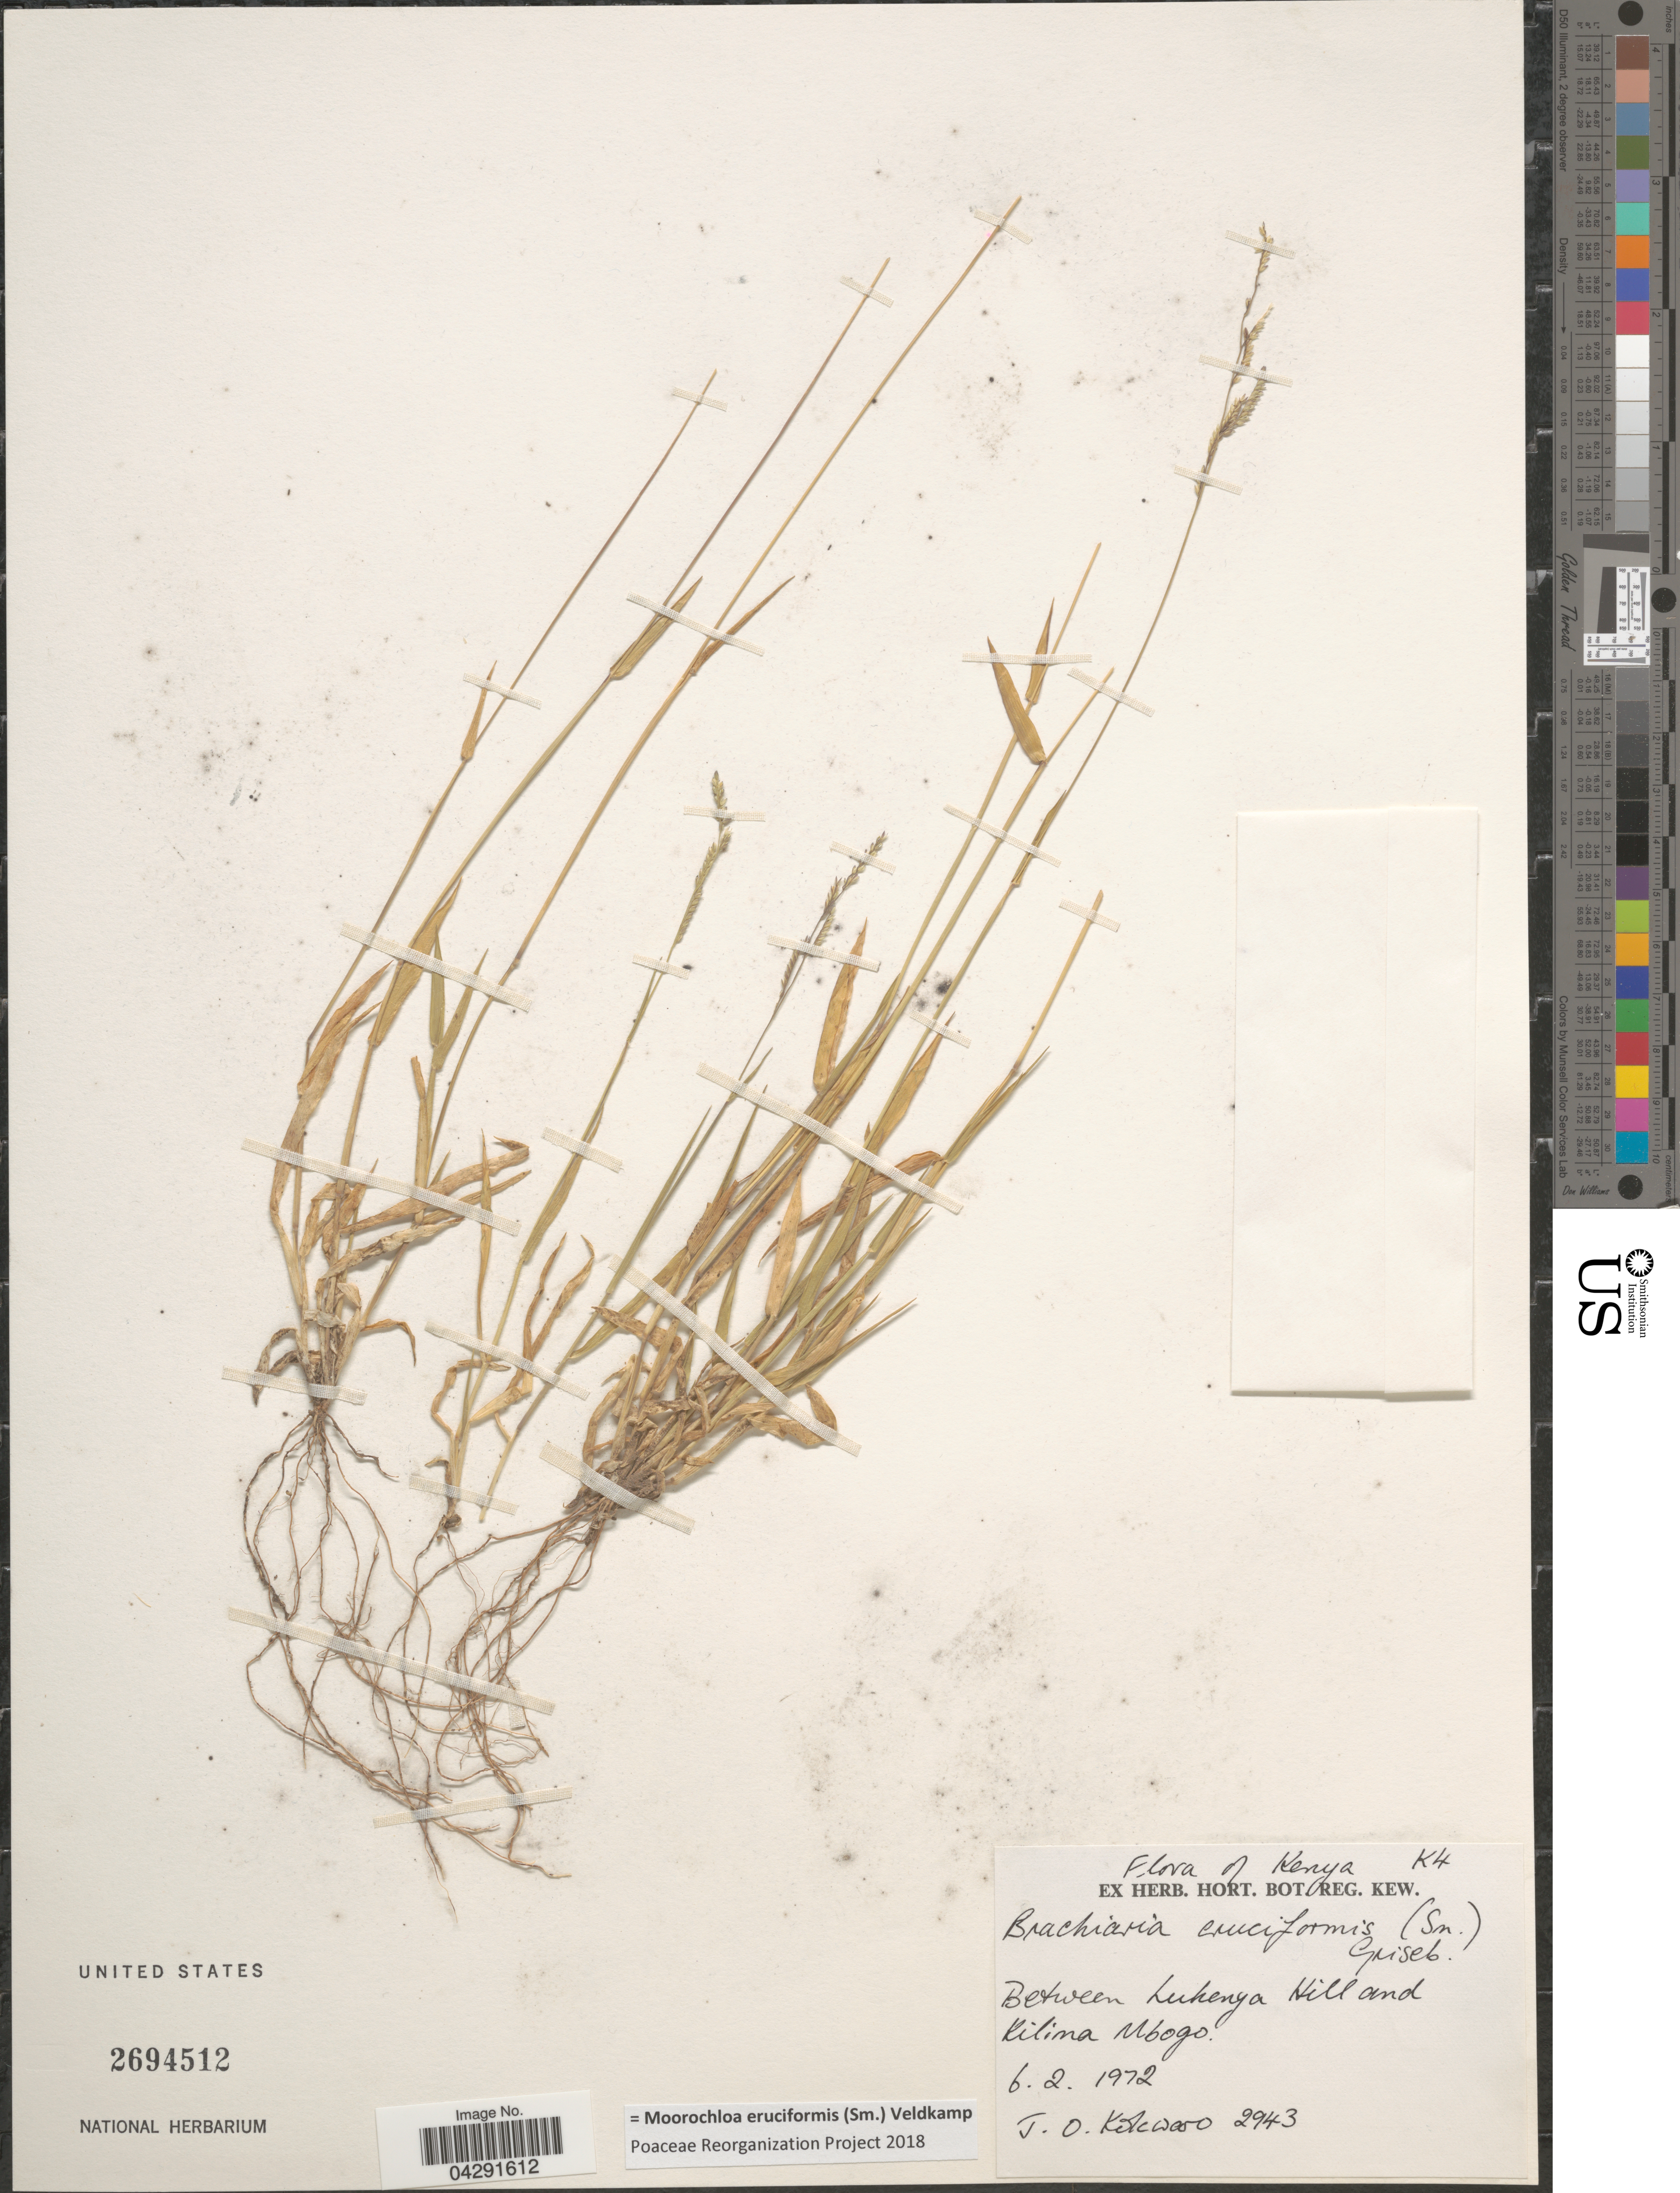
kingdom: Plantae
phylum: Tracheophyta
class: Liliopsida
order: Poales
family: Poaceae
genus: Moorochloa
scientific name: Moorochloa eruciformis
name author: (Sm.) Veldkamp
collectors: J. Kokwaro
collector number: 2943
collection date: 1972-02-06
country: Kenya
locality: K4. Between Lukenya Hill and Kilima Mbogo.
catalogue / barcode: US 2694512